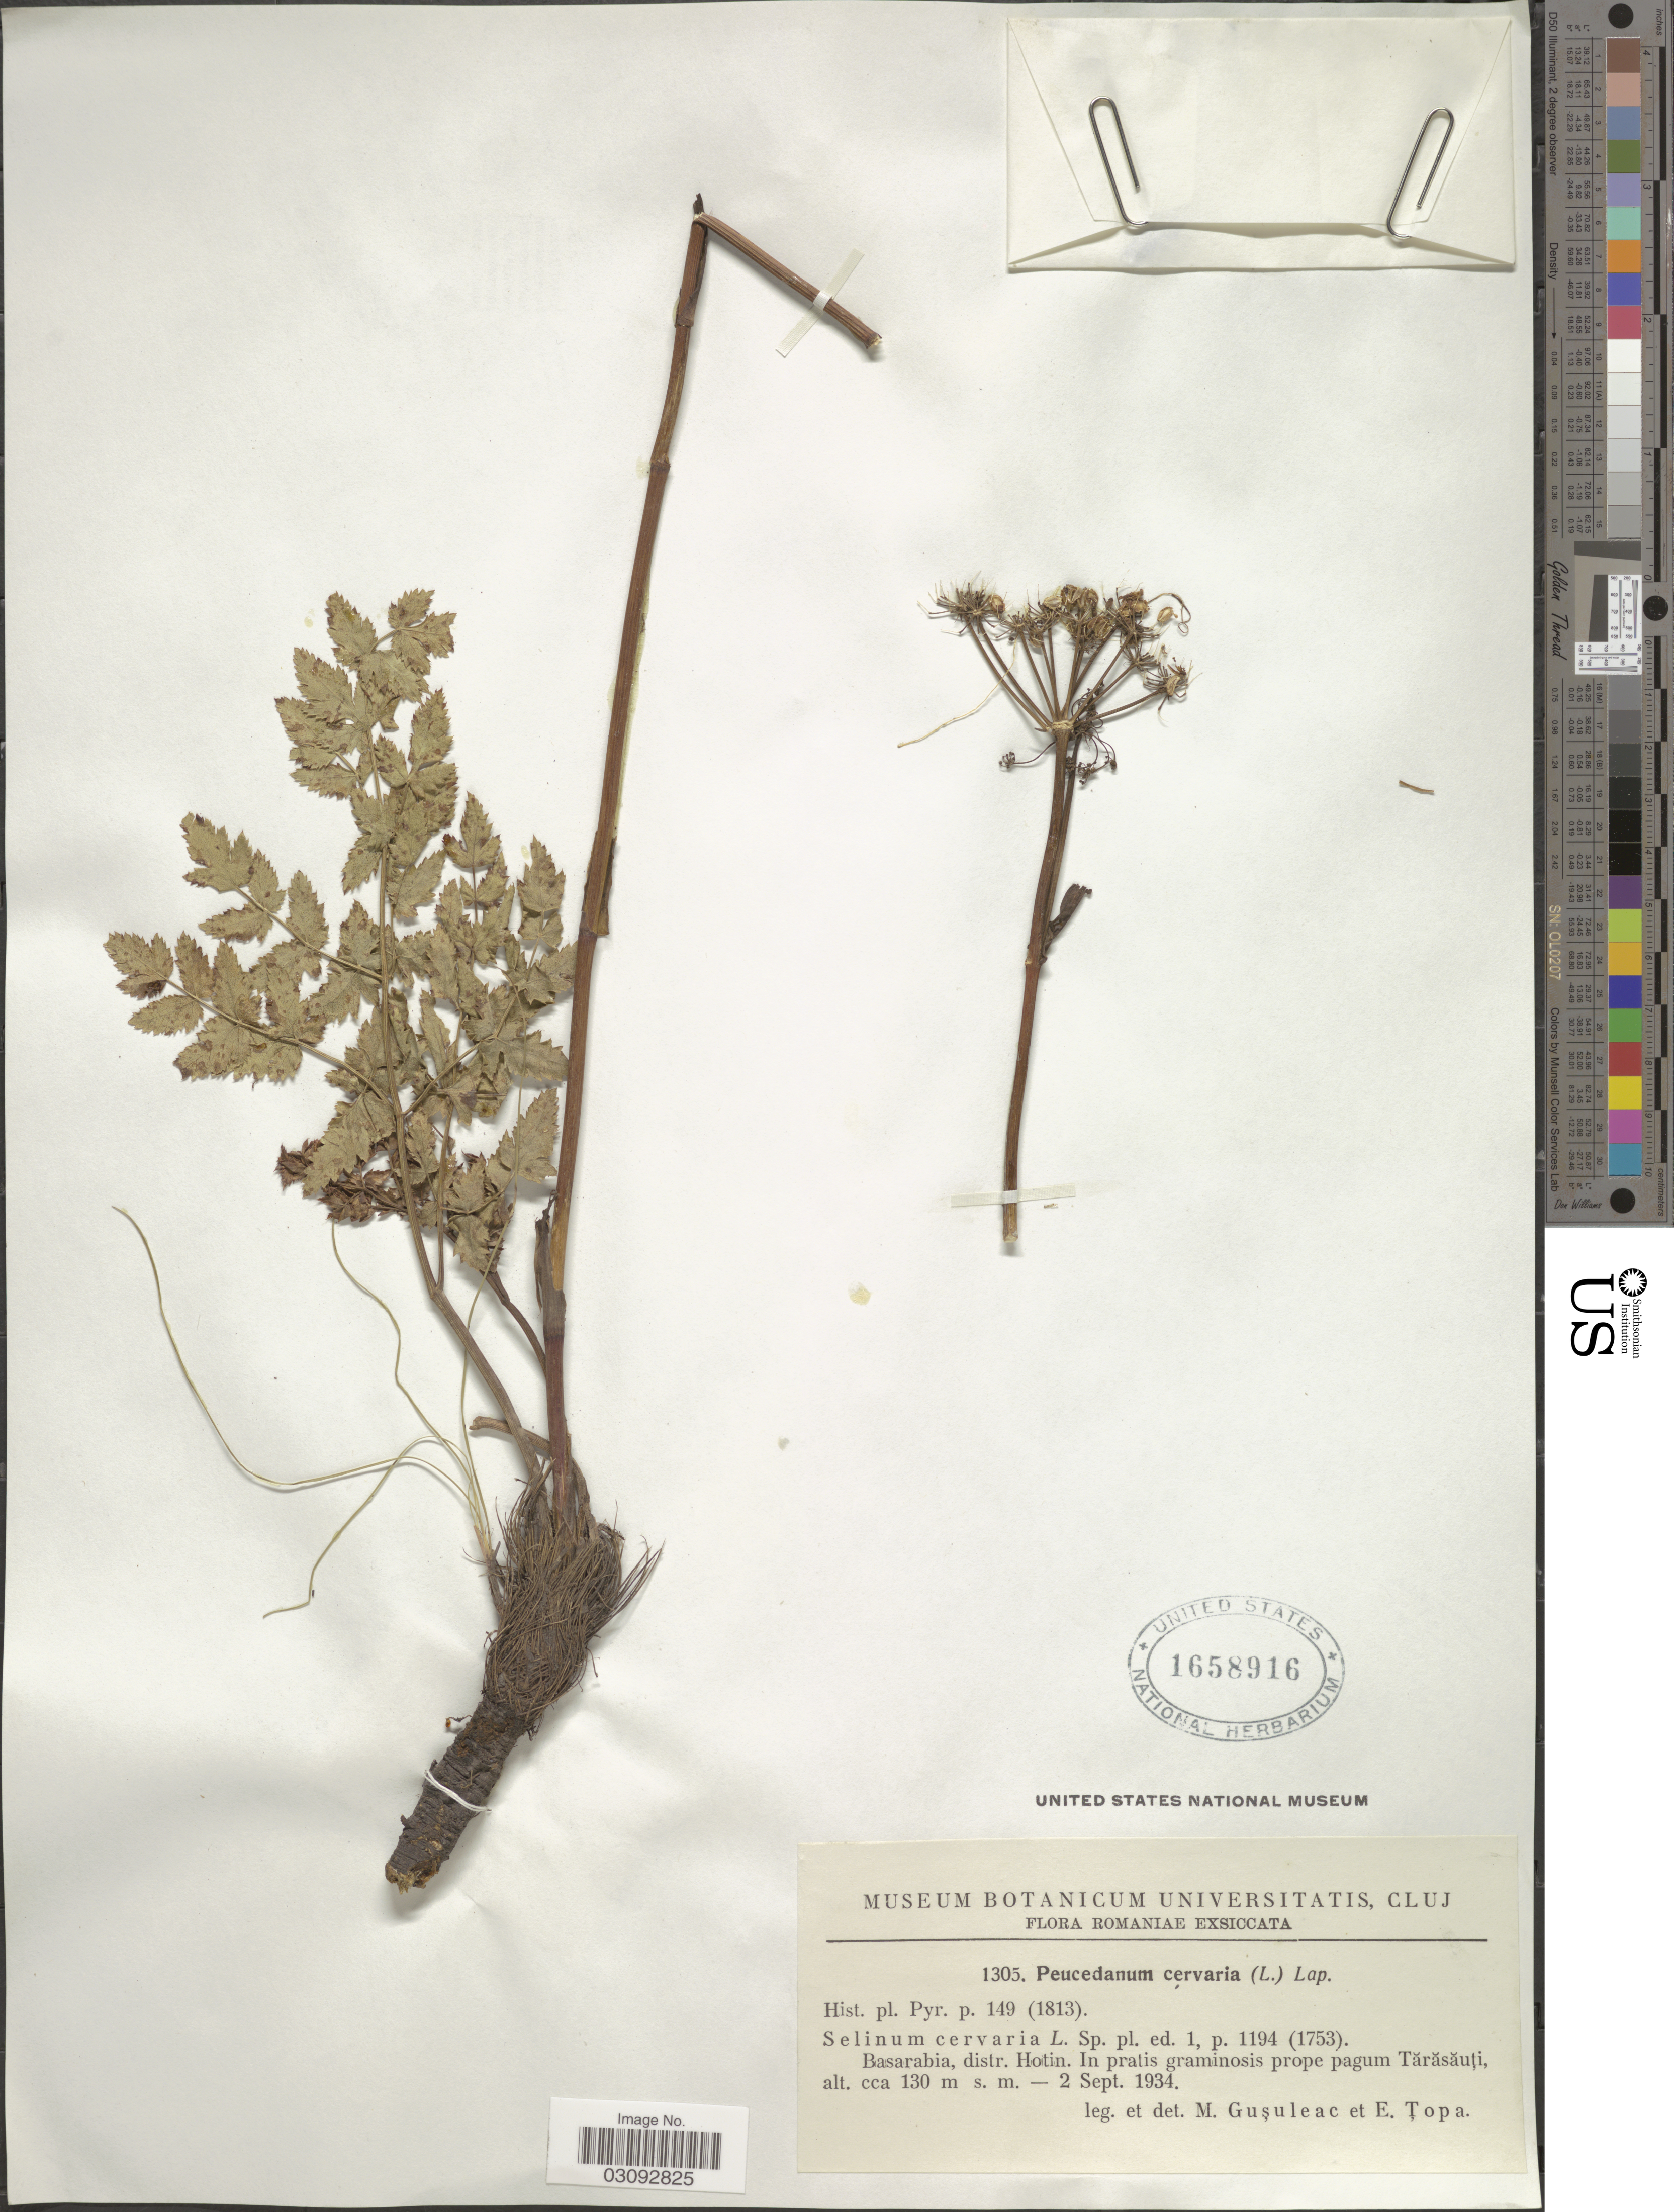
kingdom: Plantae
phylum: Tracheophyta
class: Magnoliopsida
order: Apiales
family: Apiaceae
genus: Peucedanum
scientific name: Peucedanum cervaria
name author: (L.) Cusson ex Lapeyr.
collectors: M. Gusuleac & E. Topa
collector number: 1305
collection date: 1934-09-02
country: Romania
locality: Basarabia, distr. Hotin. In pratis graminosis prope pagum Tarasauti.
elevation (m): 130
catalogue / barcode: US 1658916